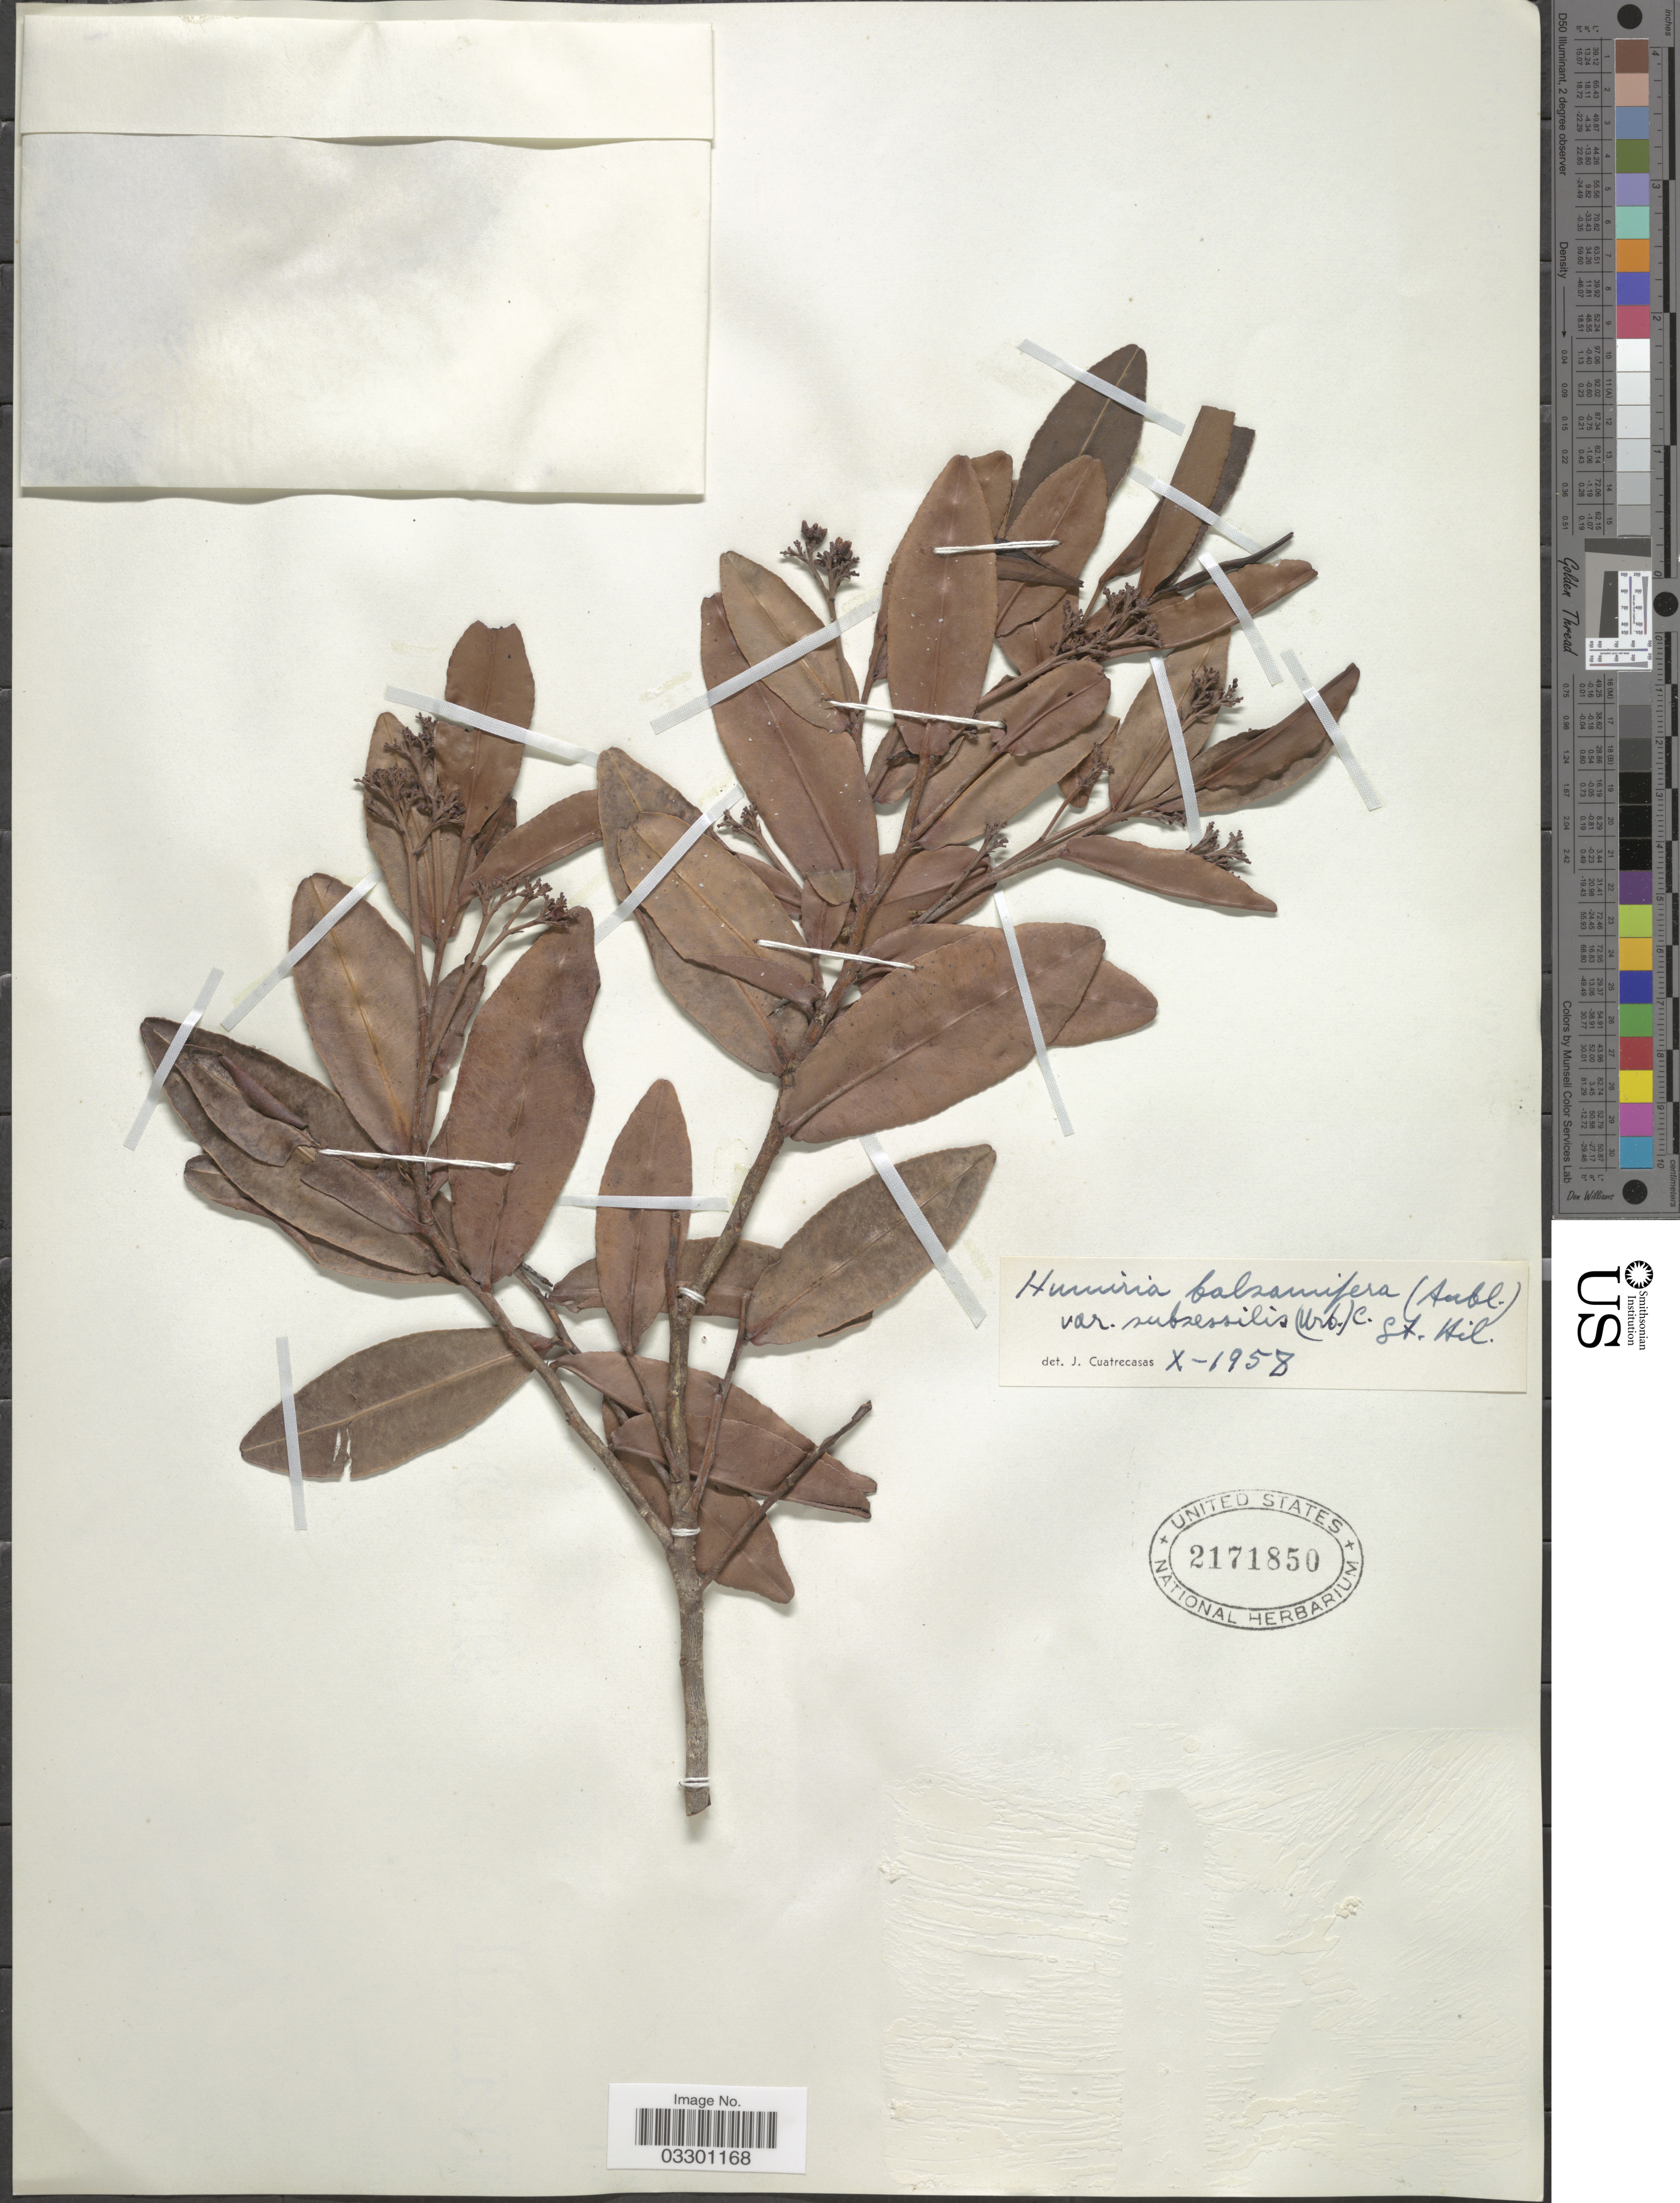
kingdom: Plantae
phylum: Tracheophyta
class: Magnoliopsida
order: Malpighiales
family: Humiriaceae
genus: Humiria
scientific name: Humiria balsamifera var. subsessilis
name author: (Urb.) Cuatrec.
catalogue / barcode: US 2171850